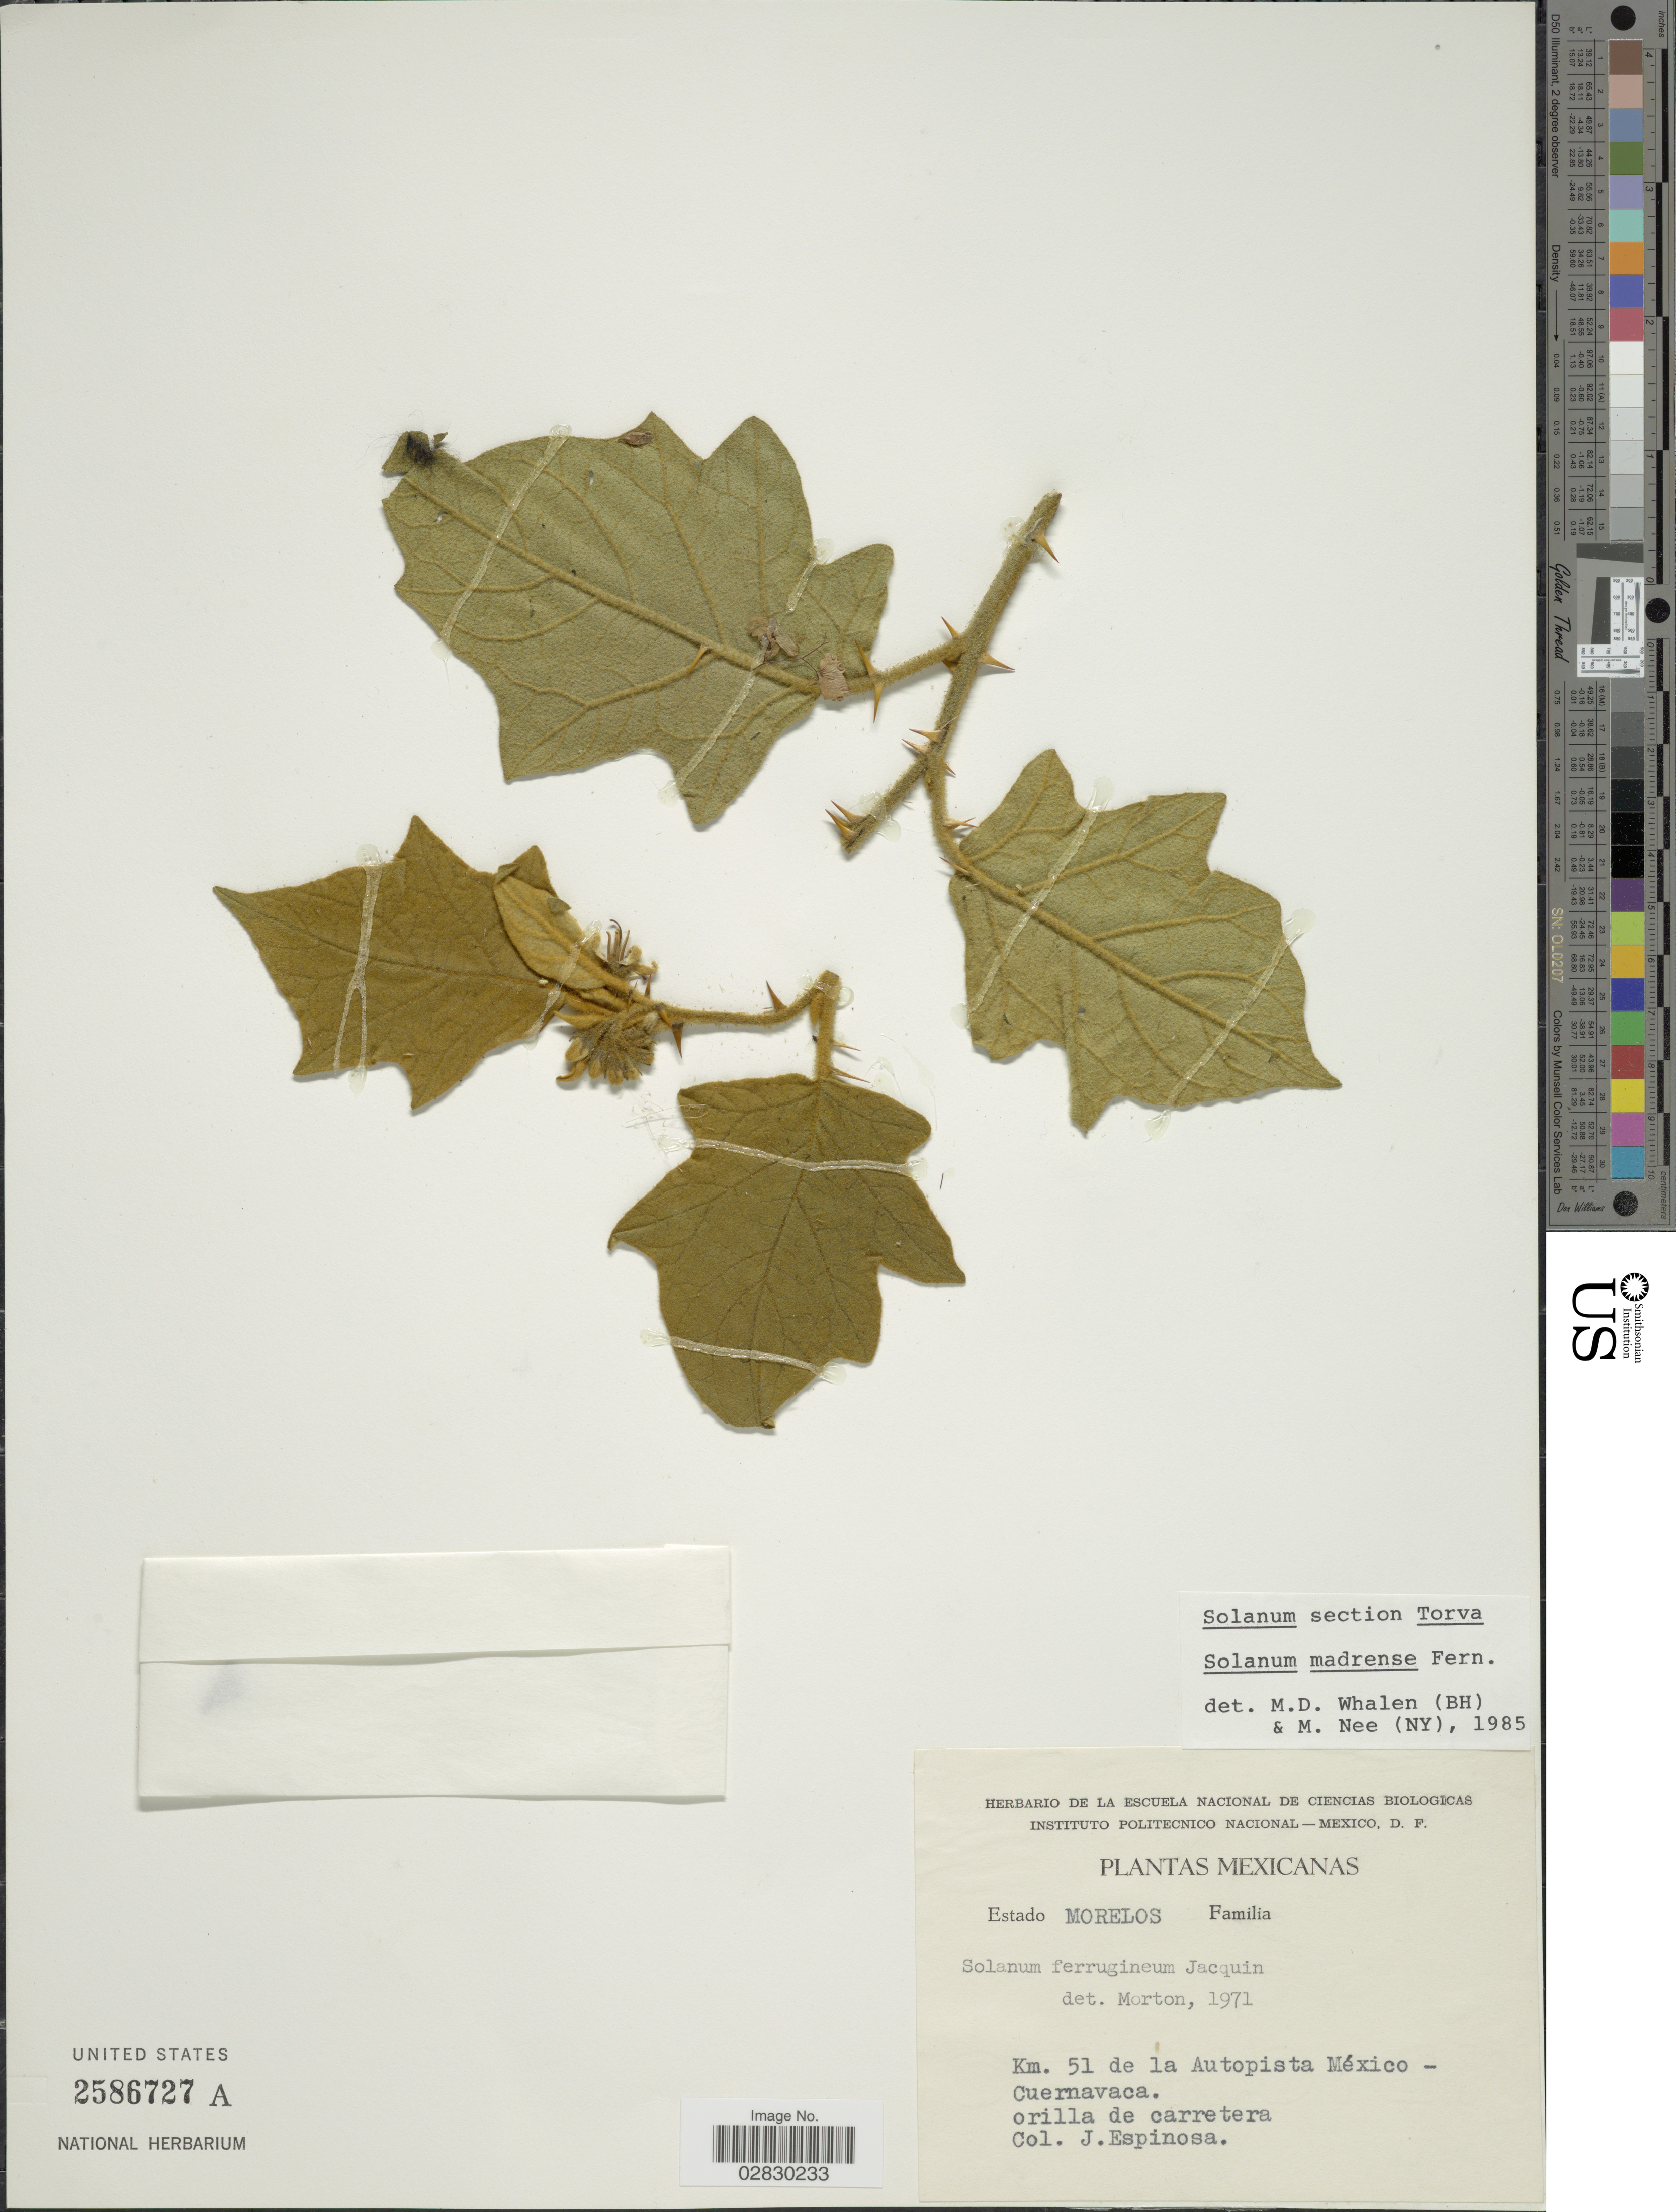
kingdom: Plantae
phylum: Tracheophyta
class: Magnoliopsida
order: Solanales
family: Solanaceae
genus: Solanum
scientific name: Solanum madrense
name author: Fernald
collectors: J. Espinosa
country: Mexico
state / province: Morelos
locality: Km. 51 de la Autopista México - Cuernavaca.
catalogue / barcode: US 2586727A